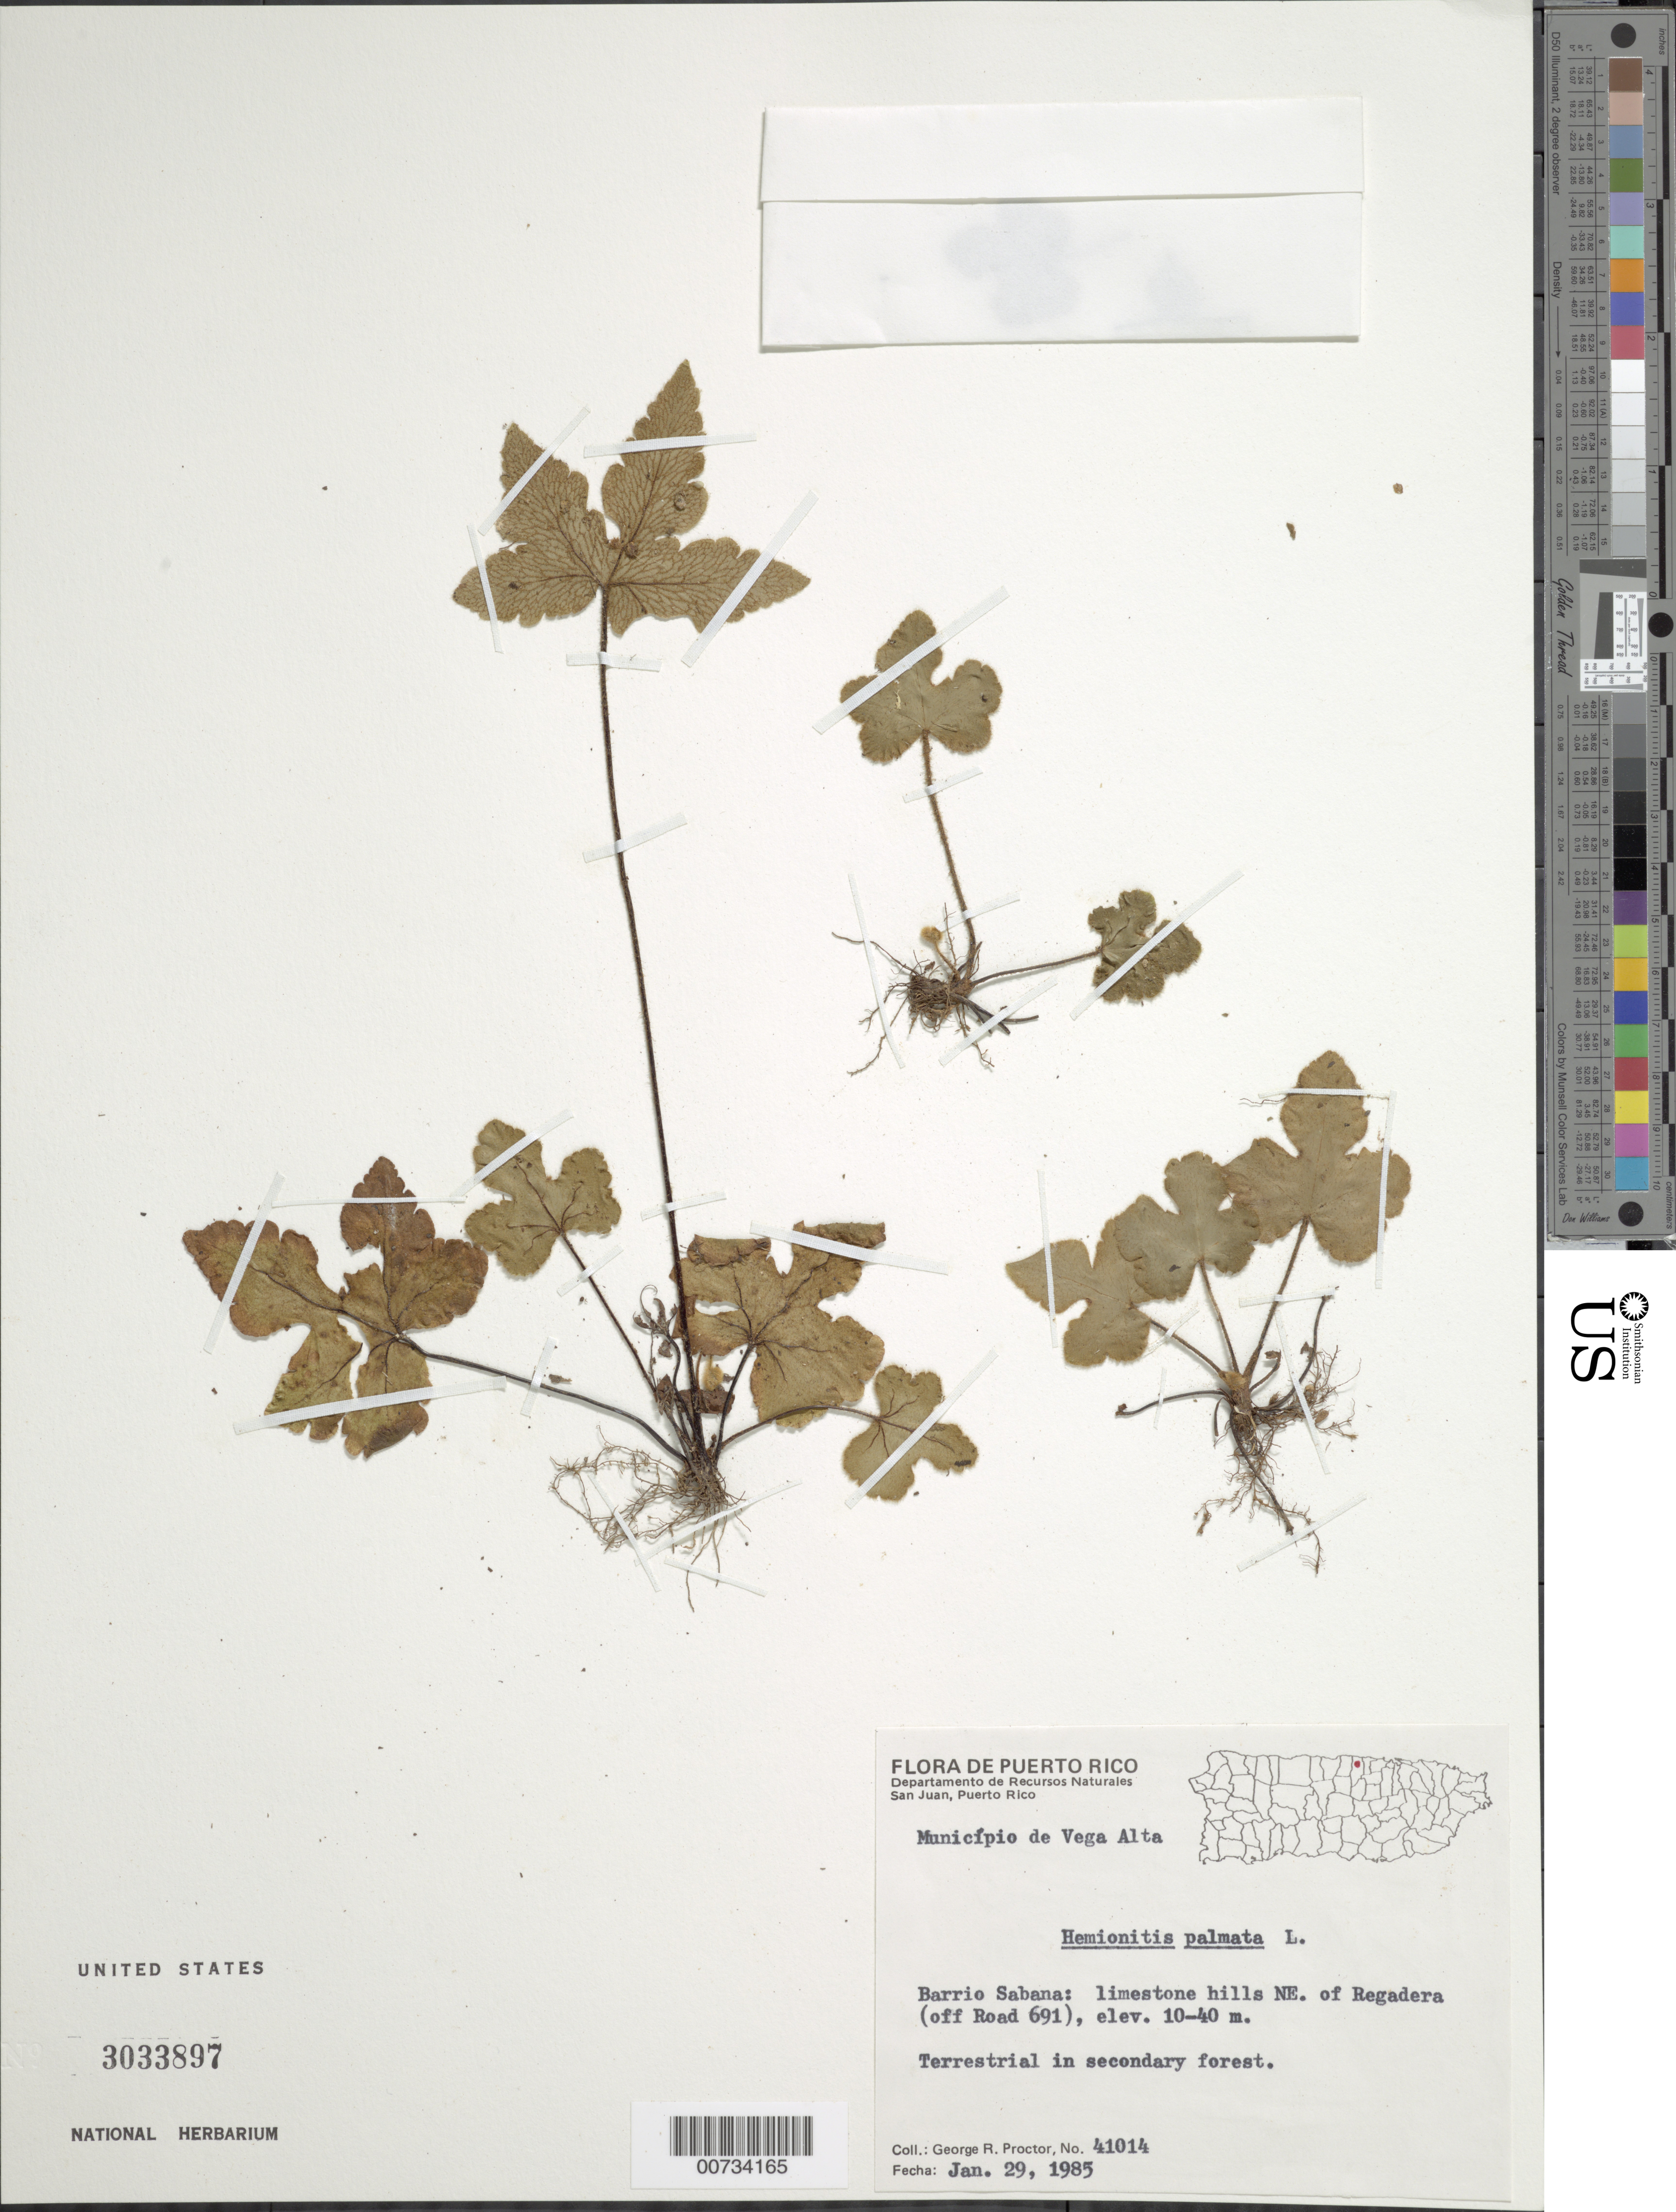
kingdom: Plantae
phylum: Tracheophyta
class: Polypodiopsida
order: Polypodiales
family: Pteridaceae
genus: Hemionitis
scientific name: Hemionitis palmata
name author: L.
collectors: G. R. Proctor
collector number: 41014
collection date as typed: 29 Jan 1985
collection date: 1985-01-29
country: Puerto Rico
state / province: Vega Alta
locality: Mun. Vega Alta, Barrio Sabana: limestone hills NE of Regadera (off Road 691)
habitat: Terrestrial in secondary forest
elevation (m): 10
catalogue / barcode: US 3033897